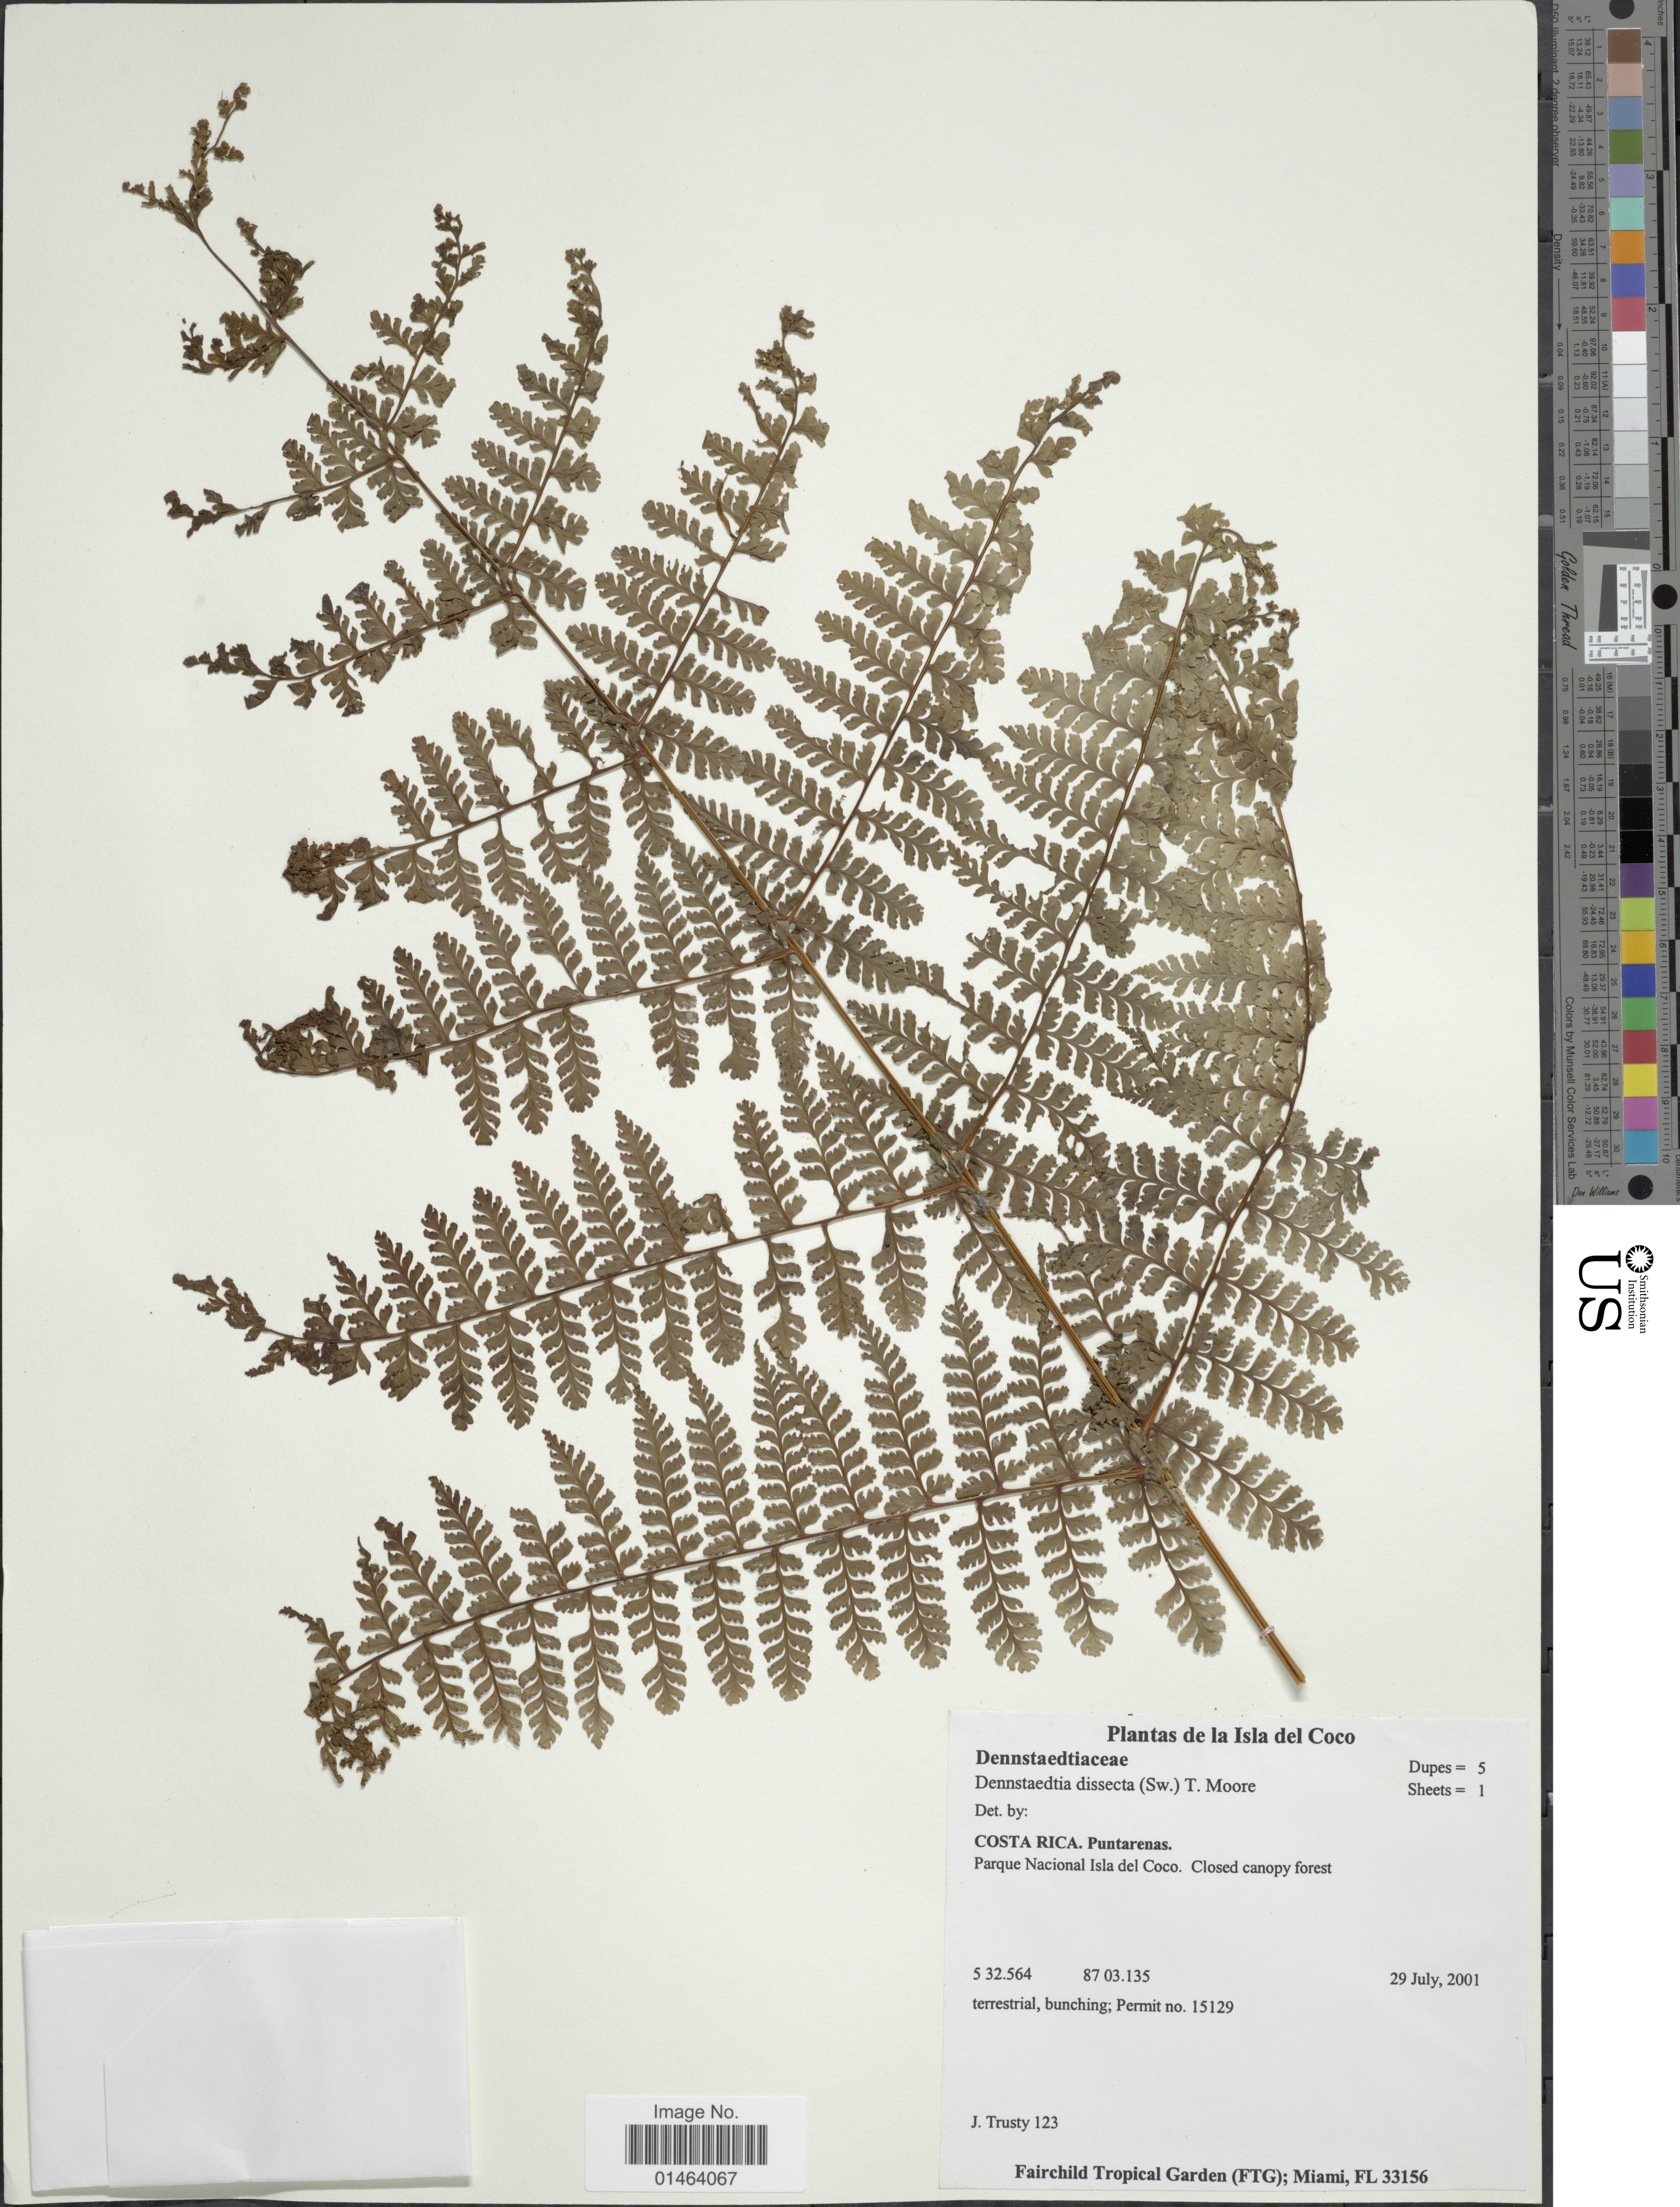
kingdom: Plantae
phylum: Tracheophyta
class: Polypodiopsida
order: Polypodiales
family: Dennstaedtiaceae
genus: Dennstaedtia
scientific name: Dennstaedtia dissecta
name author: (Sw.) T. Moore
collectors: J. Trusty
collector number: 123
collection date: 2001-07-29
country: Costa Rica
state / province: Puntarenas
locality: Costa Rica, Puntarenas, Parque Nacional Isla del Coco. Closed canopy forest.